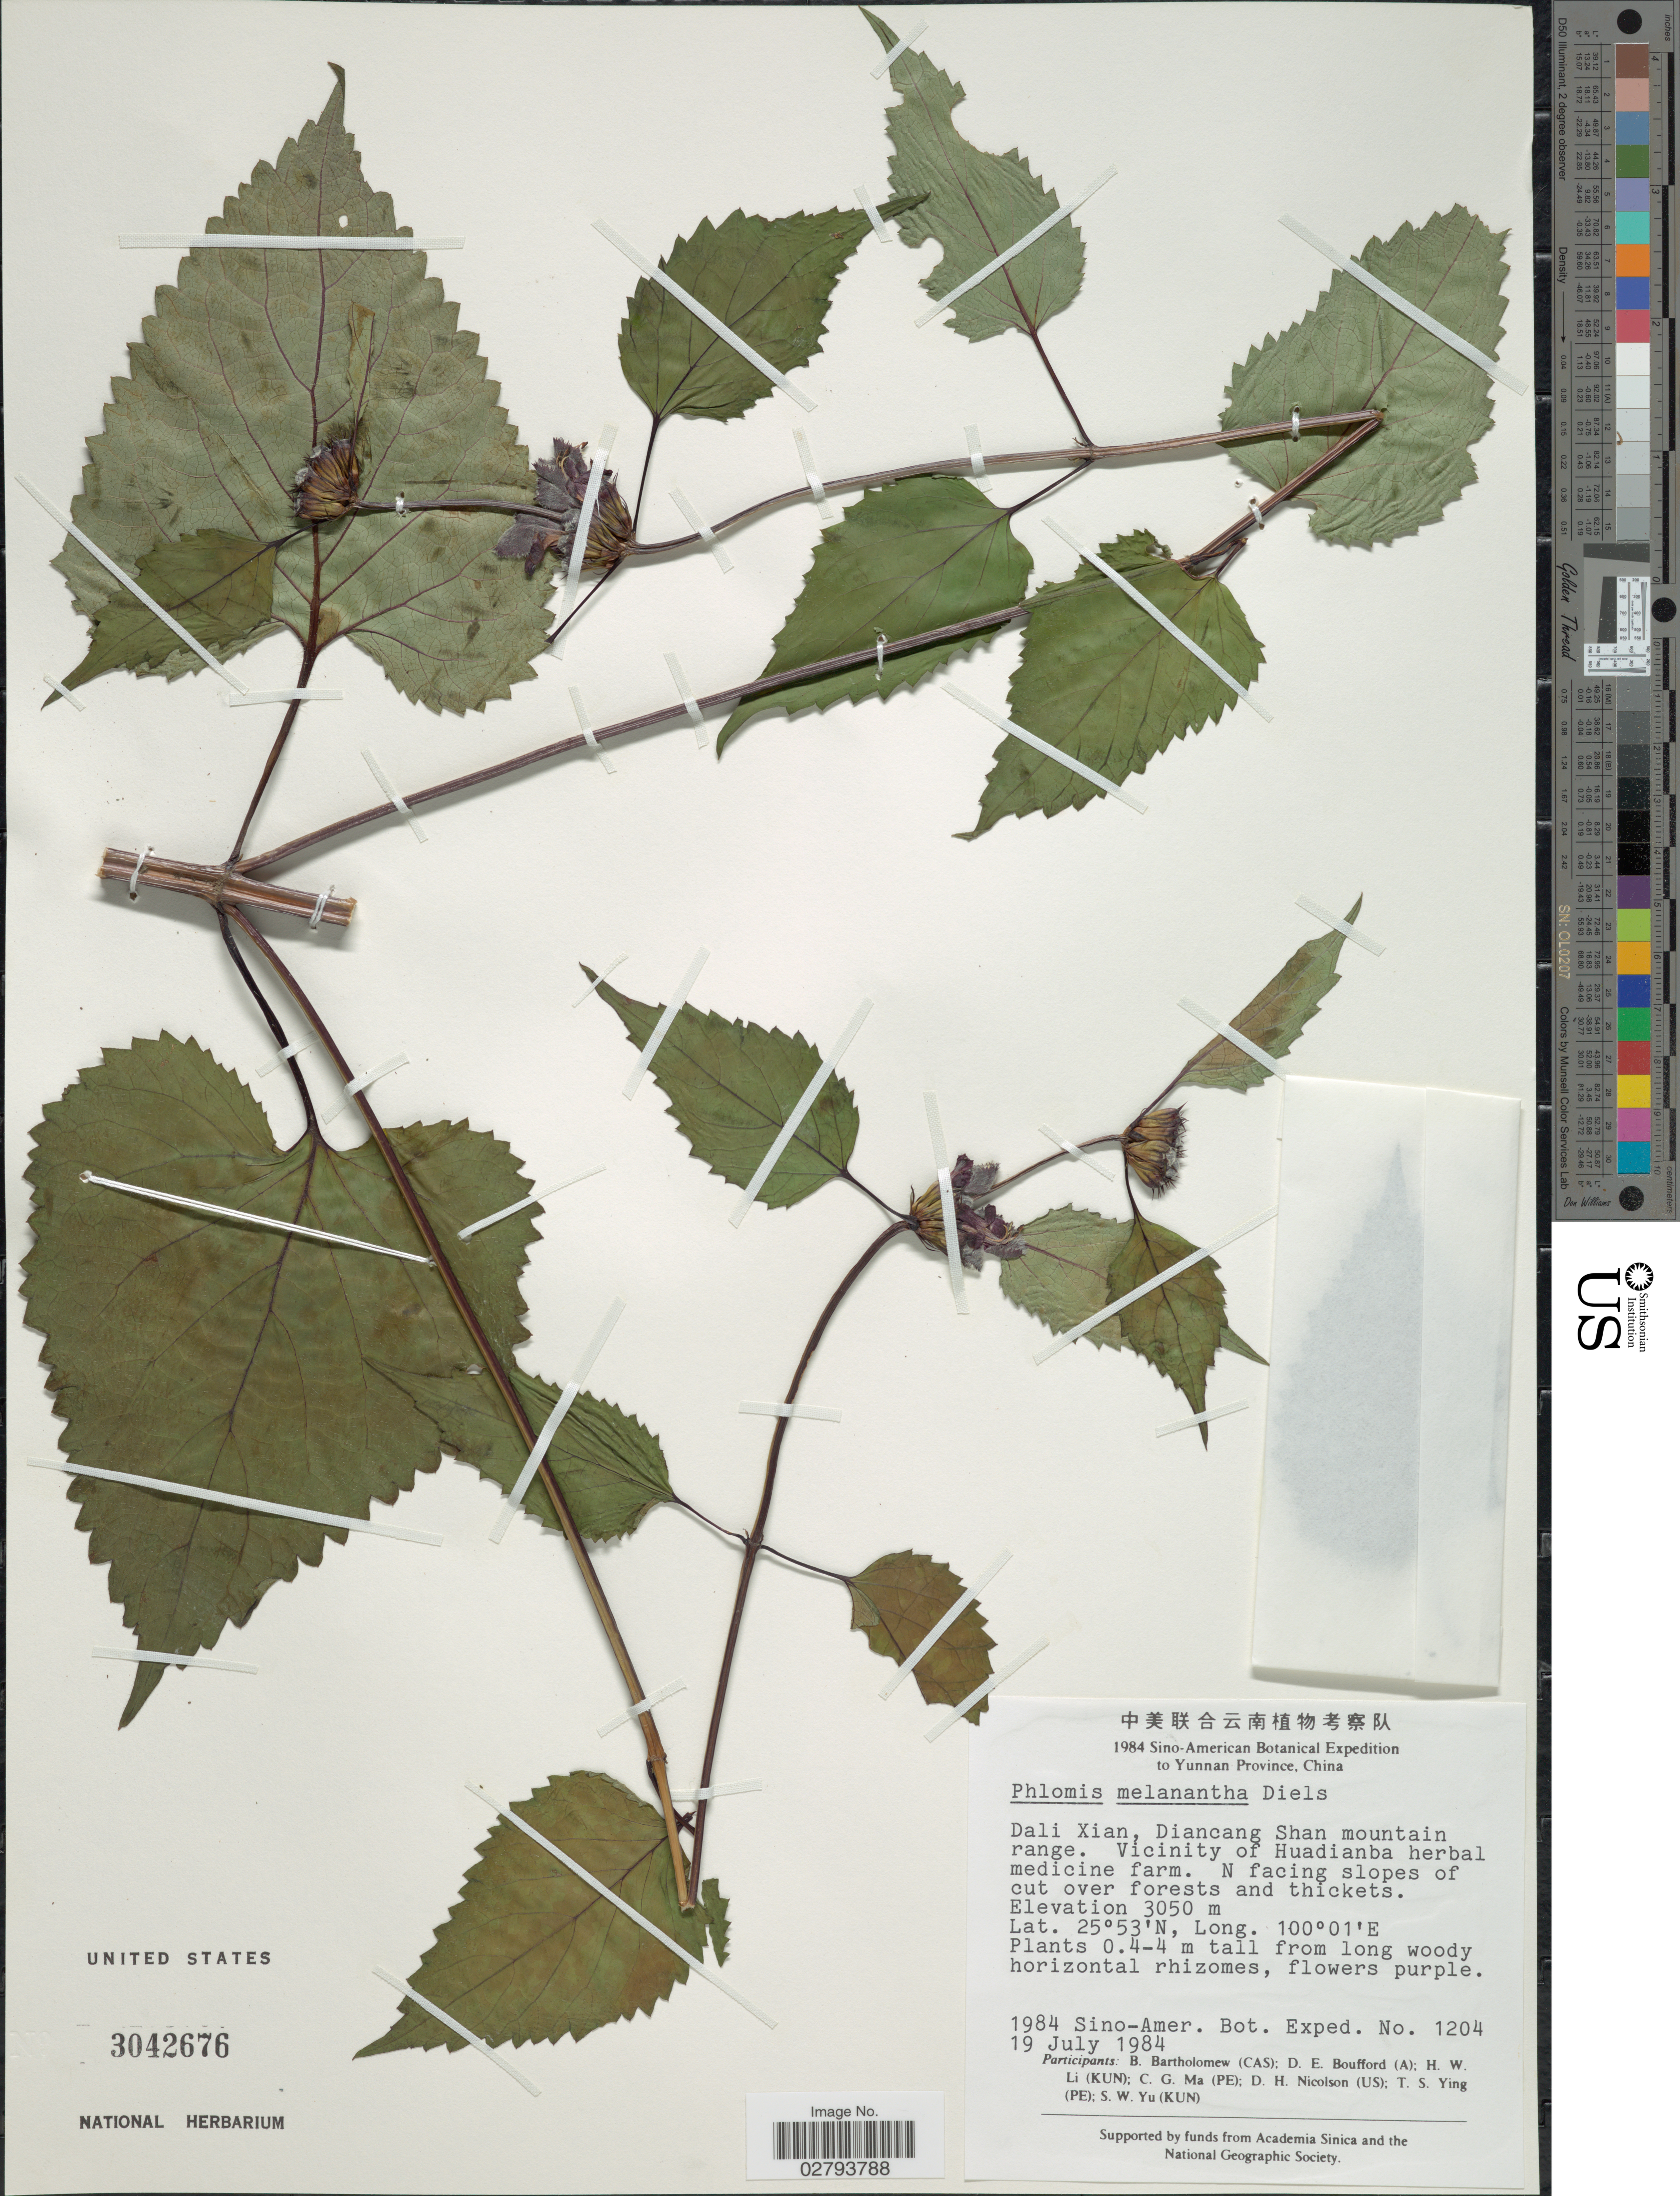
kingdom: Plantae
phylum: Tracheophyta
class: Magnoliopsida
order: Lamiales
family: Lamiaceae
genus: Phlomoides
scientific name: Phlomoides melanantha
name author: (Diels) Kamelin & Makhm.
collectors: Sino-Amer. Bot. Exped. 1984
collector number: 1204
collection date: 1984-07-19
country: China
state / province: Yunnan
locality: Dali Xian, Diancang Shan mountain range, Vicinity of Huadianba herbal medicine farm, N facing slopes of cut over forests and thickets.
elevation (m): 3050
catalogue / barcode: US 3042676